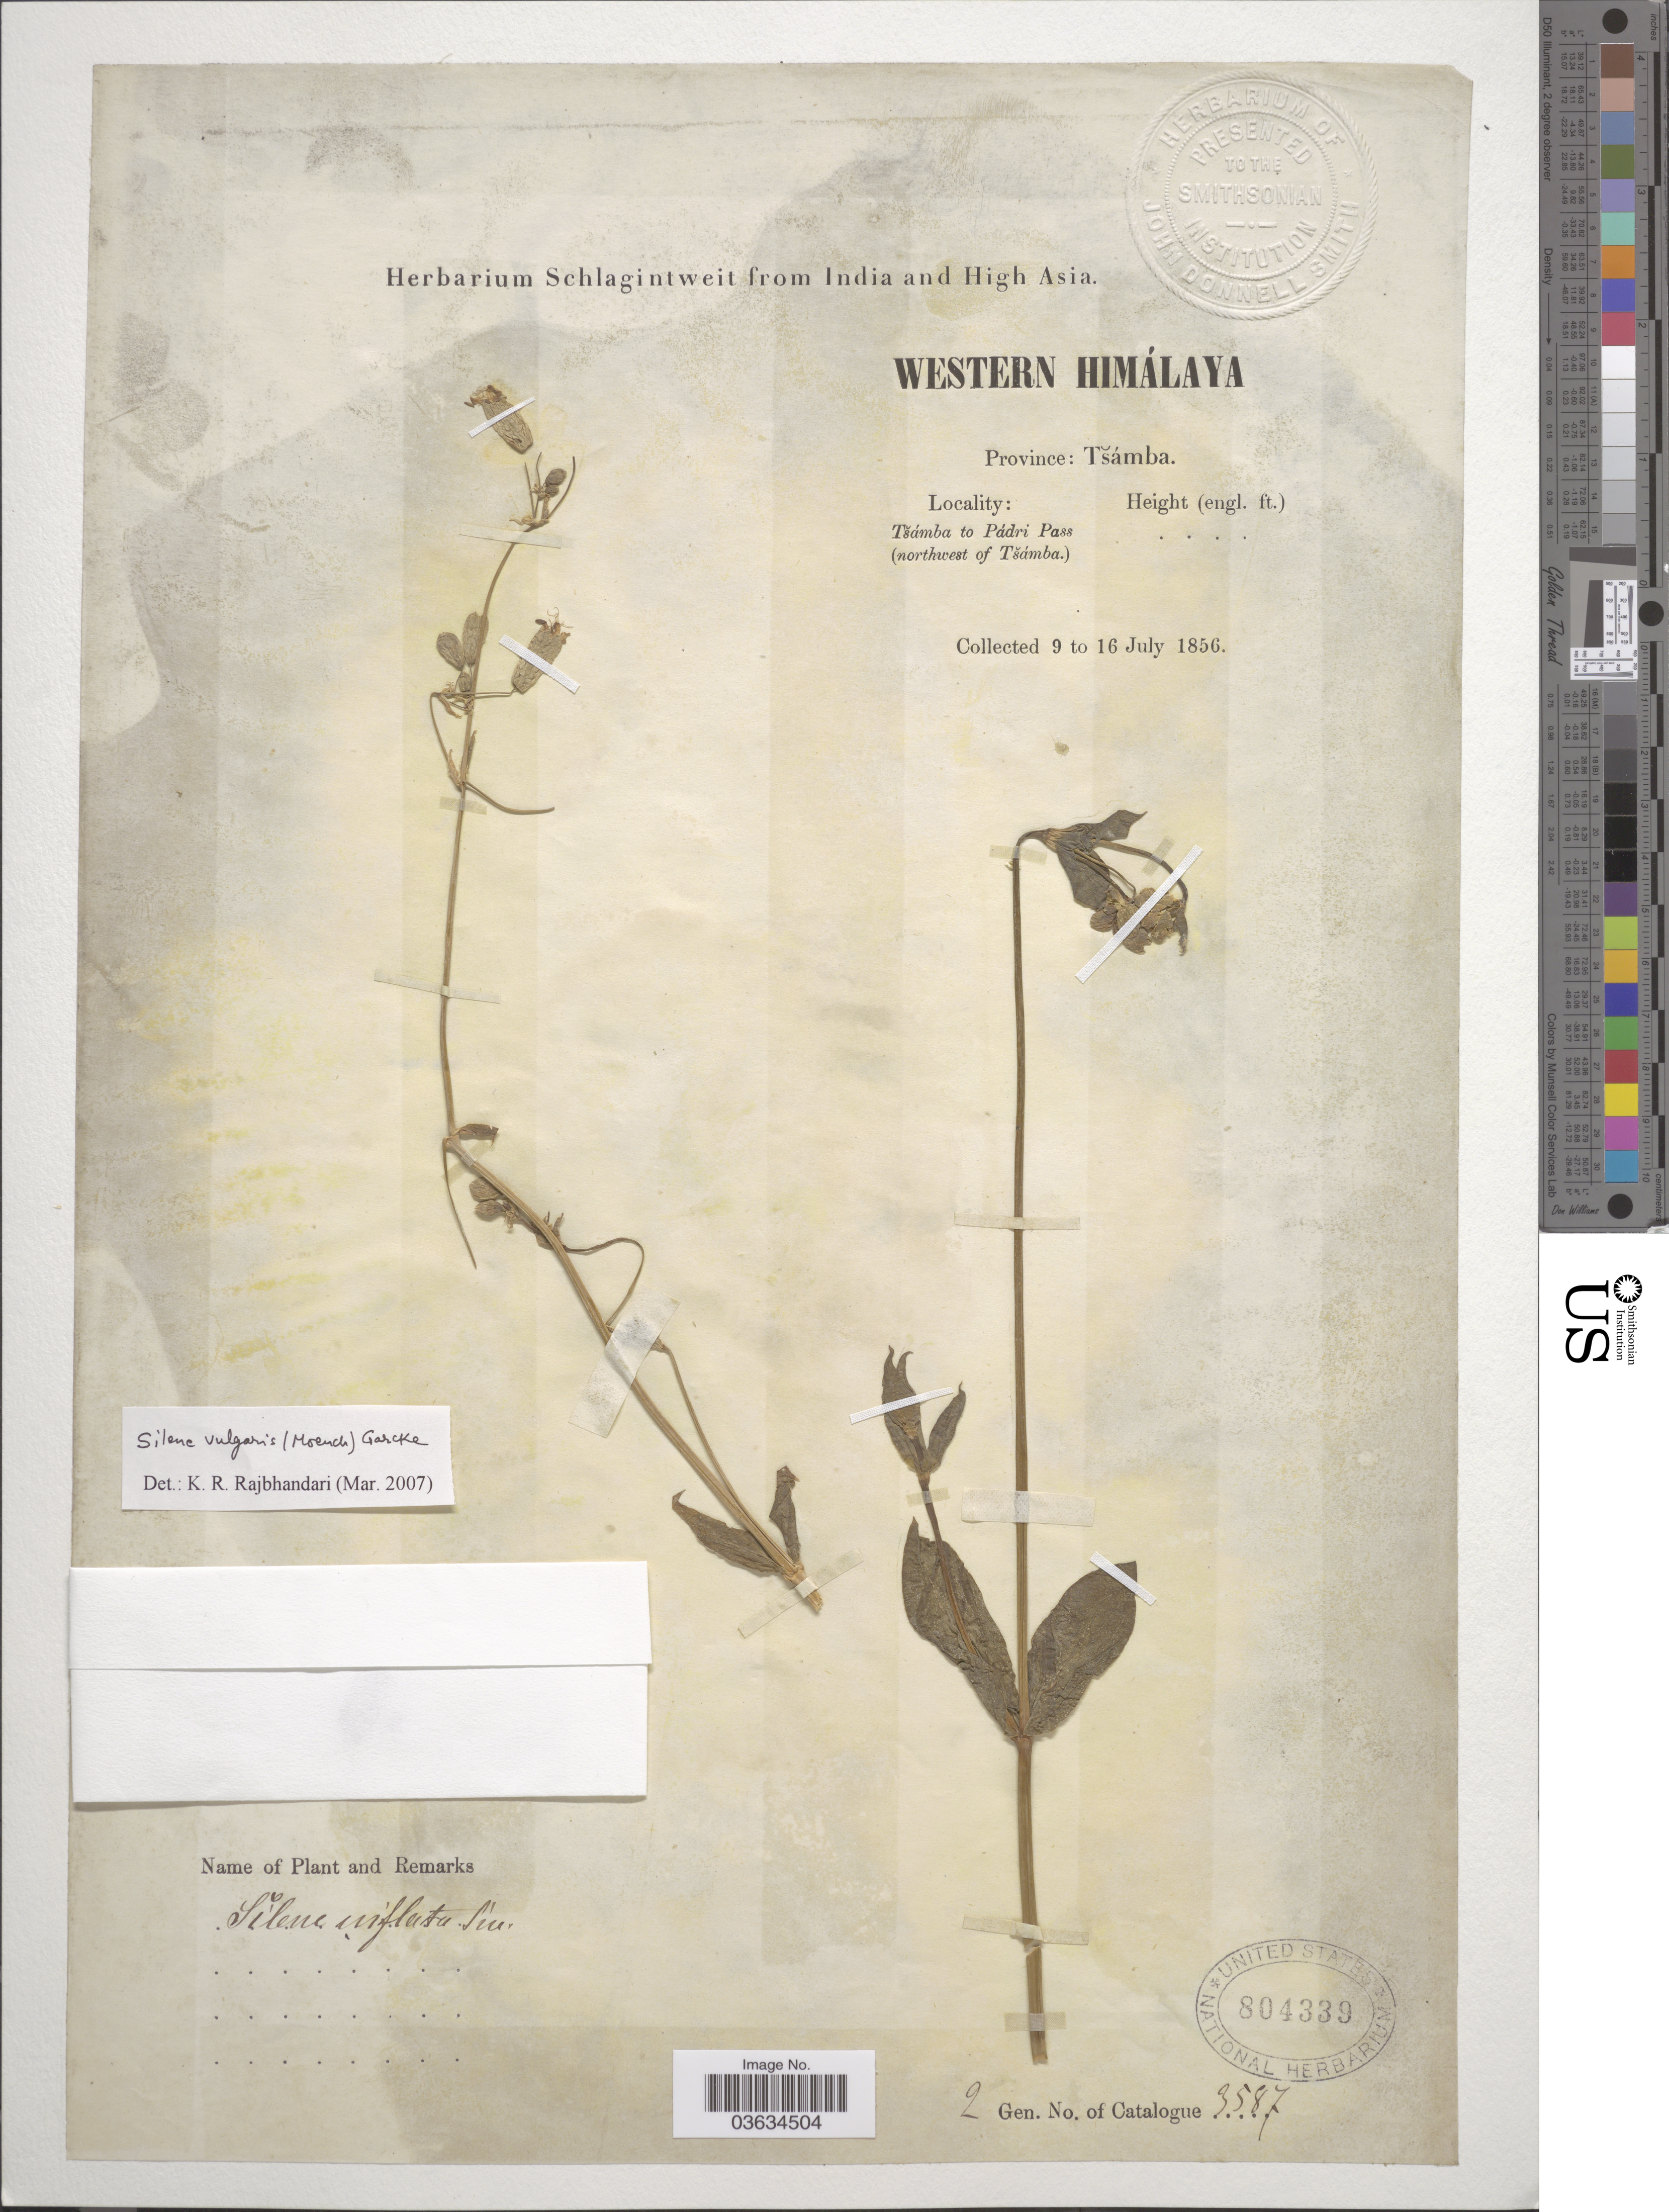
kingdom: Plantae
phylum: Tracheophyta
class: Magnoliopsida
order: Caryophyllales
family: Caryophyllaceae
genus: Silene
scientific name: Silene vulgaris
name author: (Moench) Garcke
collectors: ex herb. Schlagintweit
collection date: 1856-07-09/1856-07-16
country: India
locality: Western Himálaya. Province: Tšámba to Pádri Pass (northwest of Tšamba.).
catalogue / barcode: US 804339